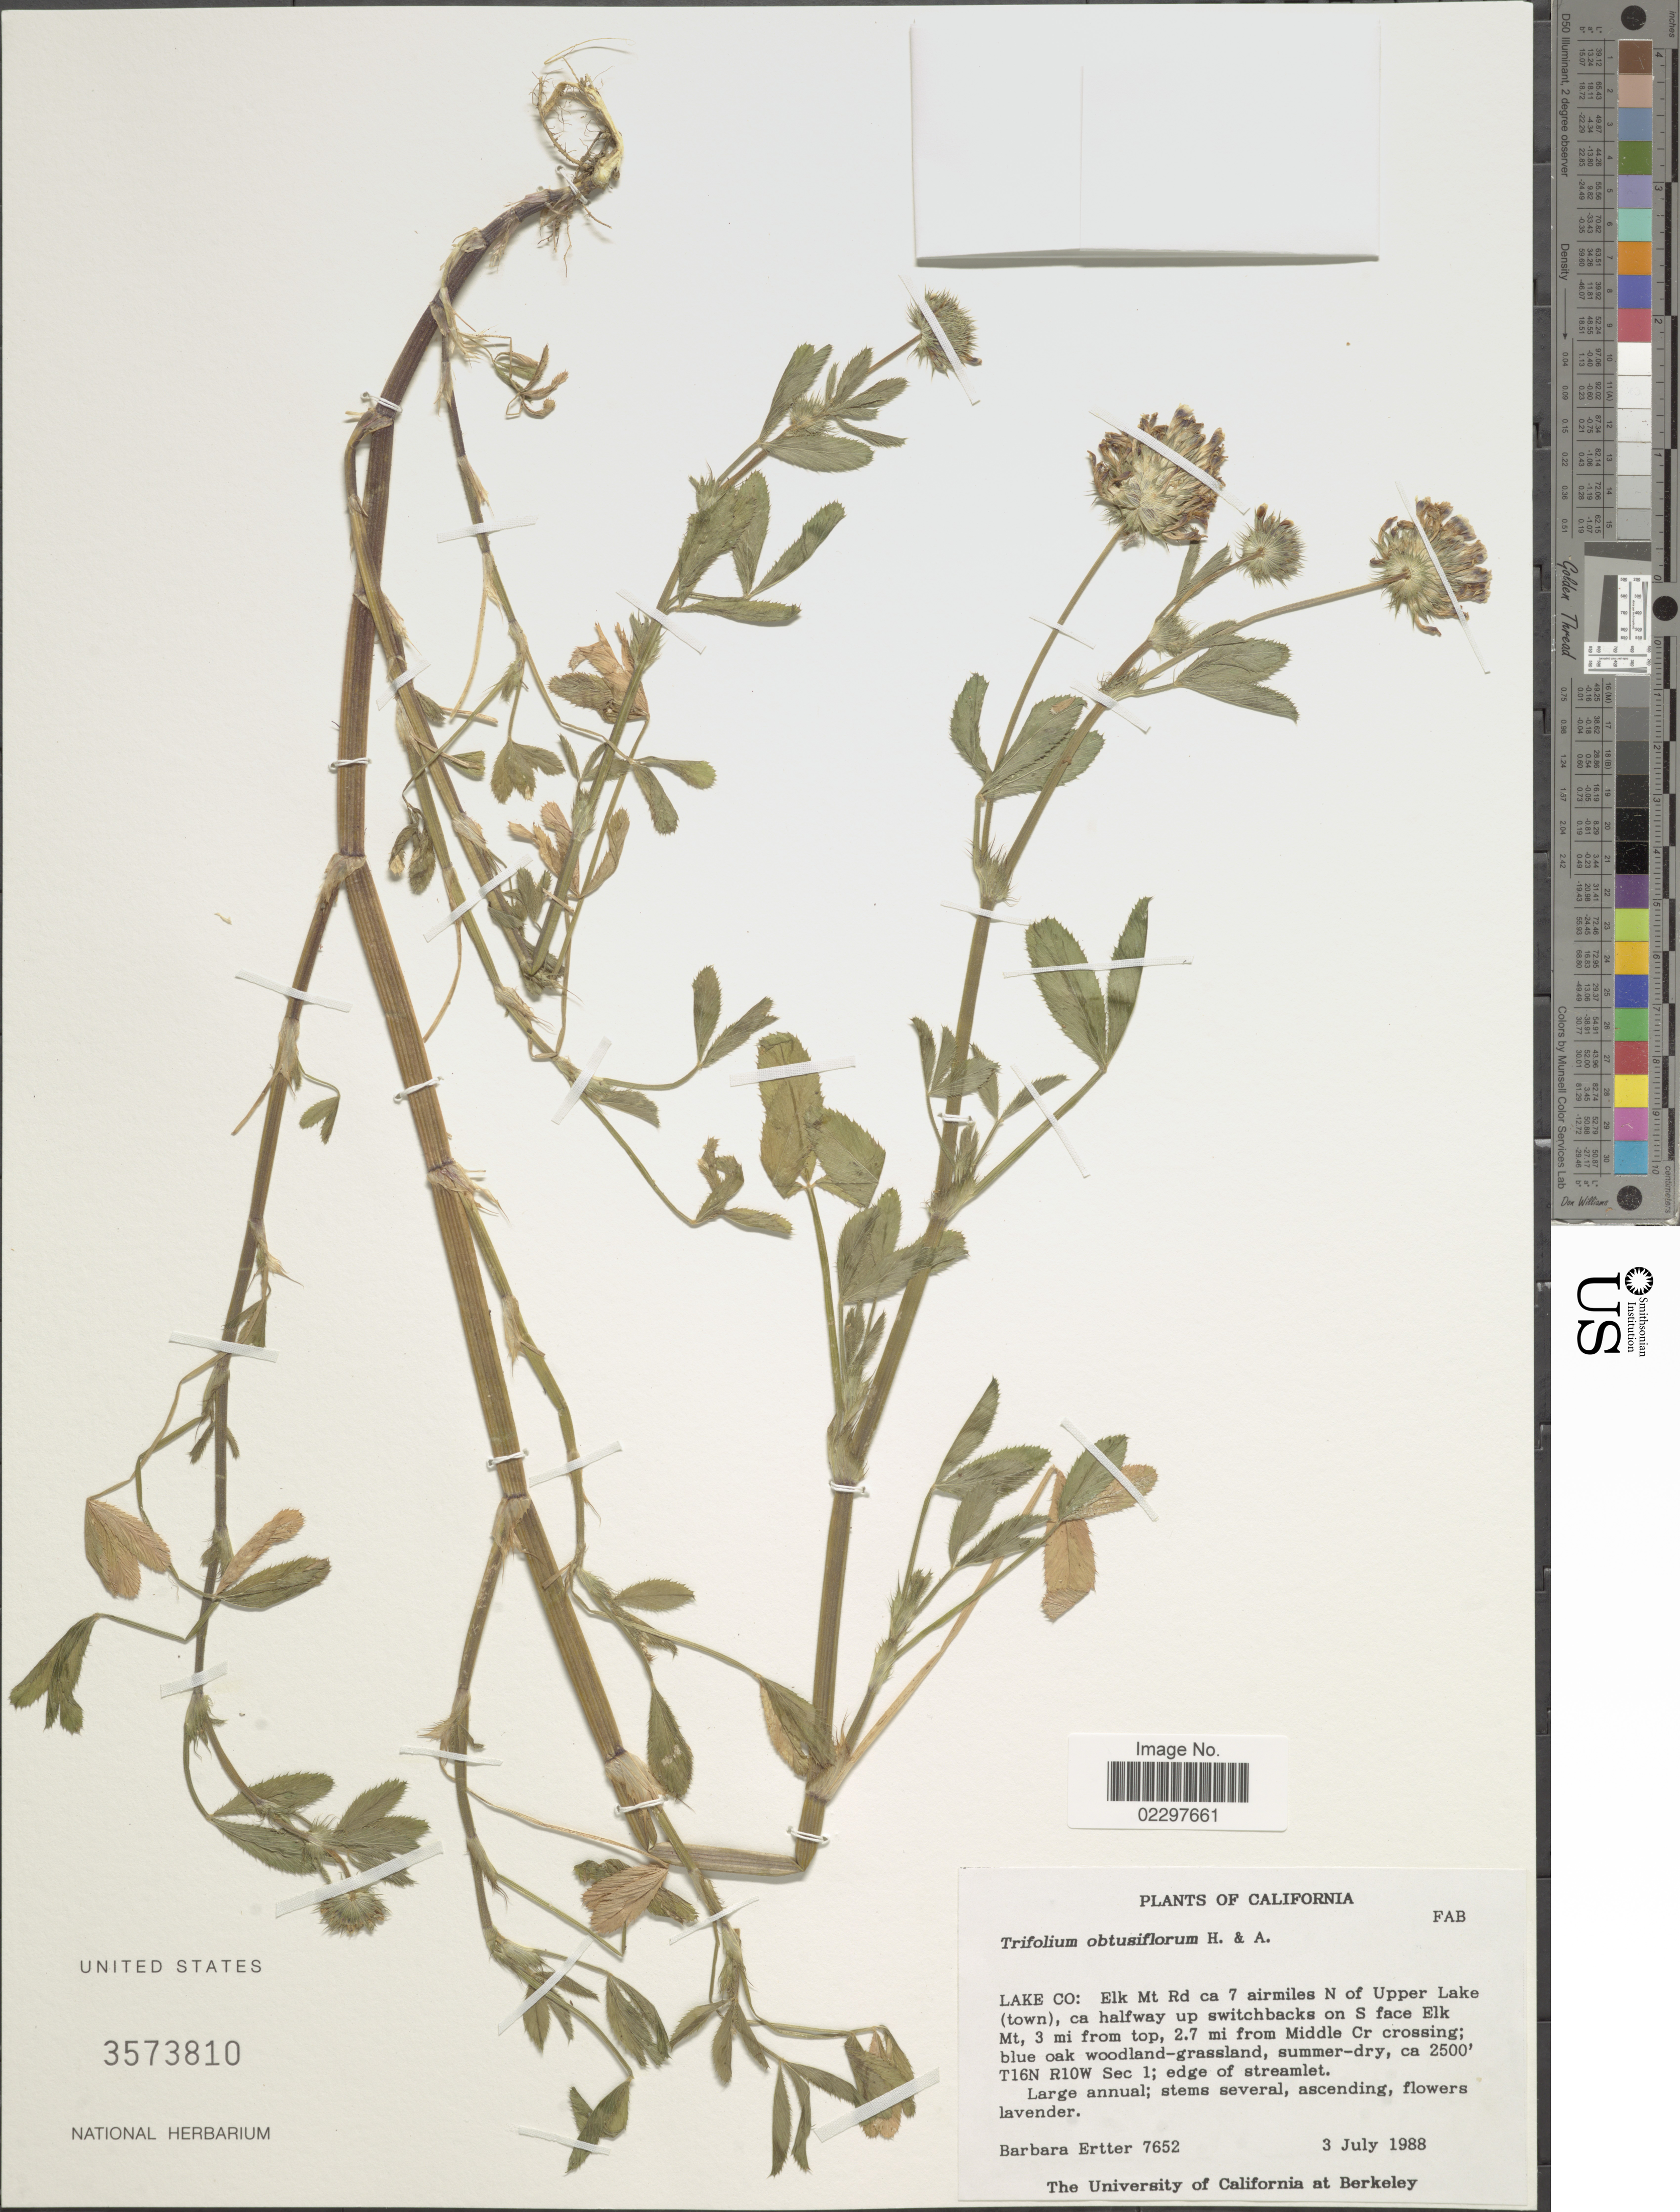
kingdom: Plantae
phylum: Tracheophyta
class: Magnoliopsida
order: Fabales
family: Fabaceae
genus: Trifolium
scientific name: Trifolium obtusiflorum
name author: Hook.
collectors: B. Ertter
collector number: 7652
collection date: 1988-07-03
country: United States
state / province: California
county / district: Lake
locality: Lake Co: Elk Mt Rd ca 7 airmiles N of Upper Lake (town), ca halfway up switchbacks on S face Elk Mt, 3 mi from top, 2.7 mi from Middle Cr crossing; blue oak woodland-grassland, summer-dry, T16N R10W Sec 1; edge of streamlet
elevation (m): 762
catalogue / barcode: US 3573810